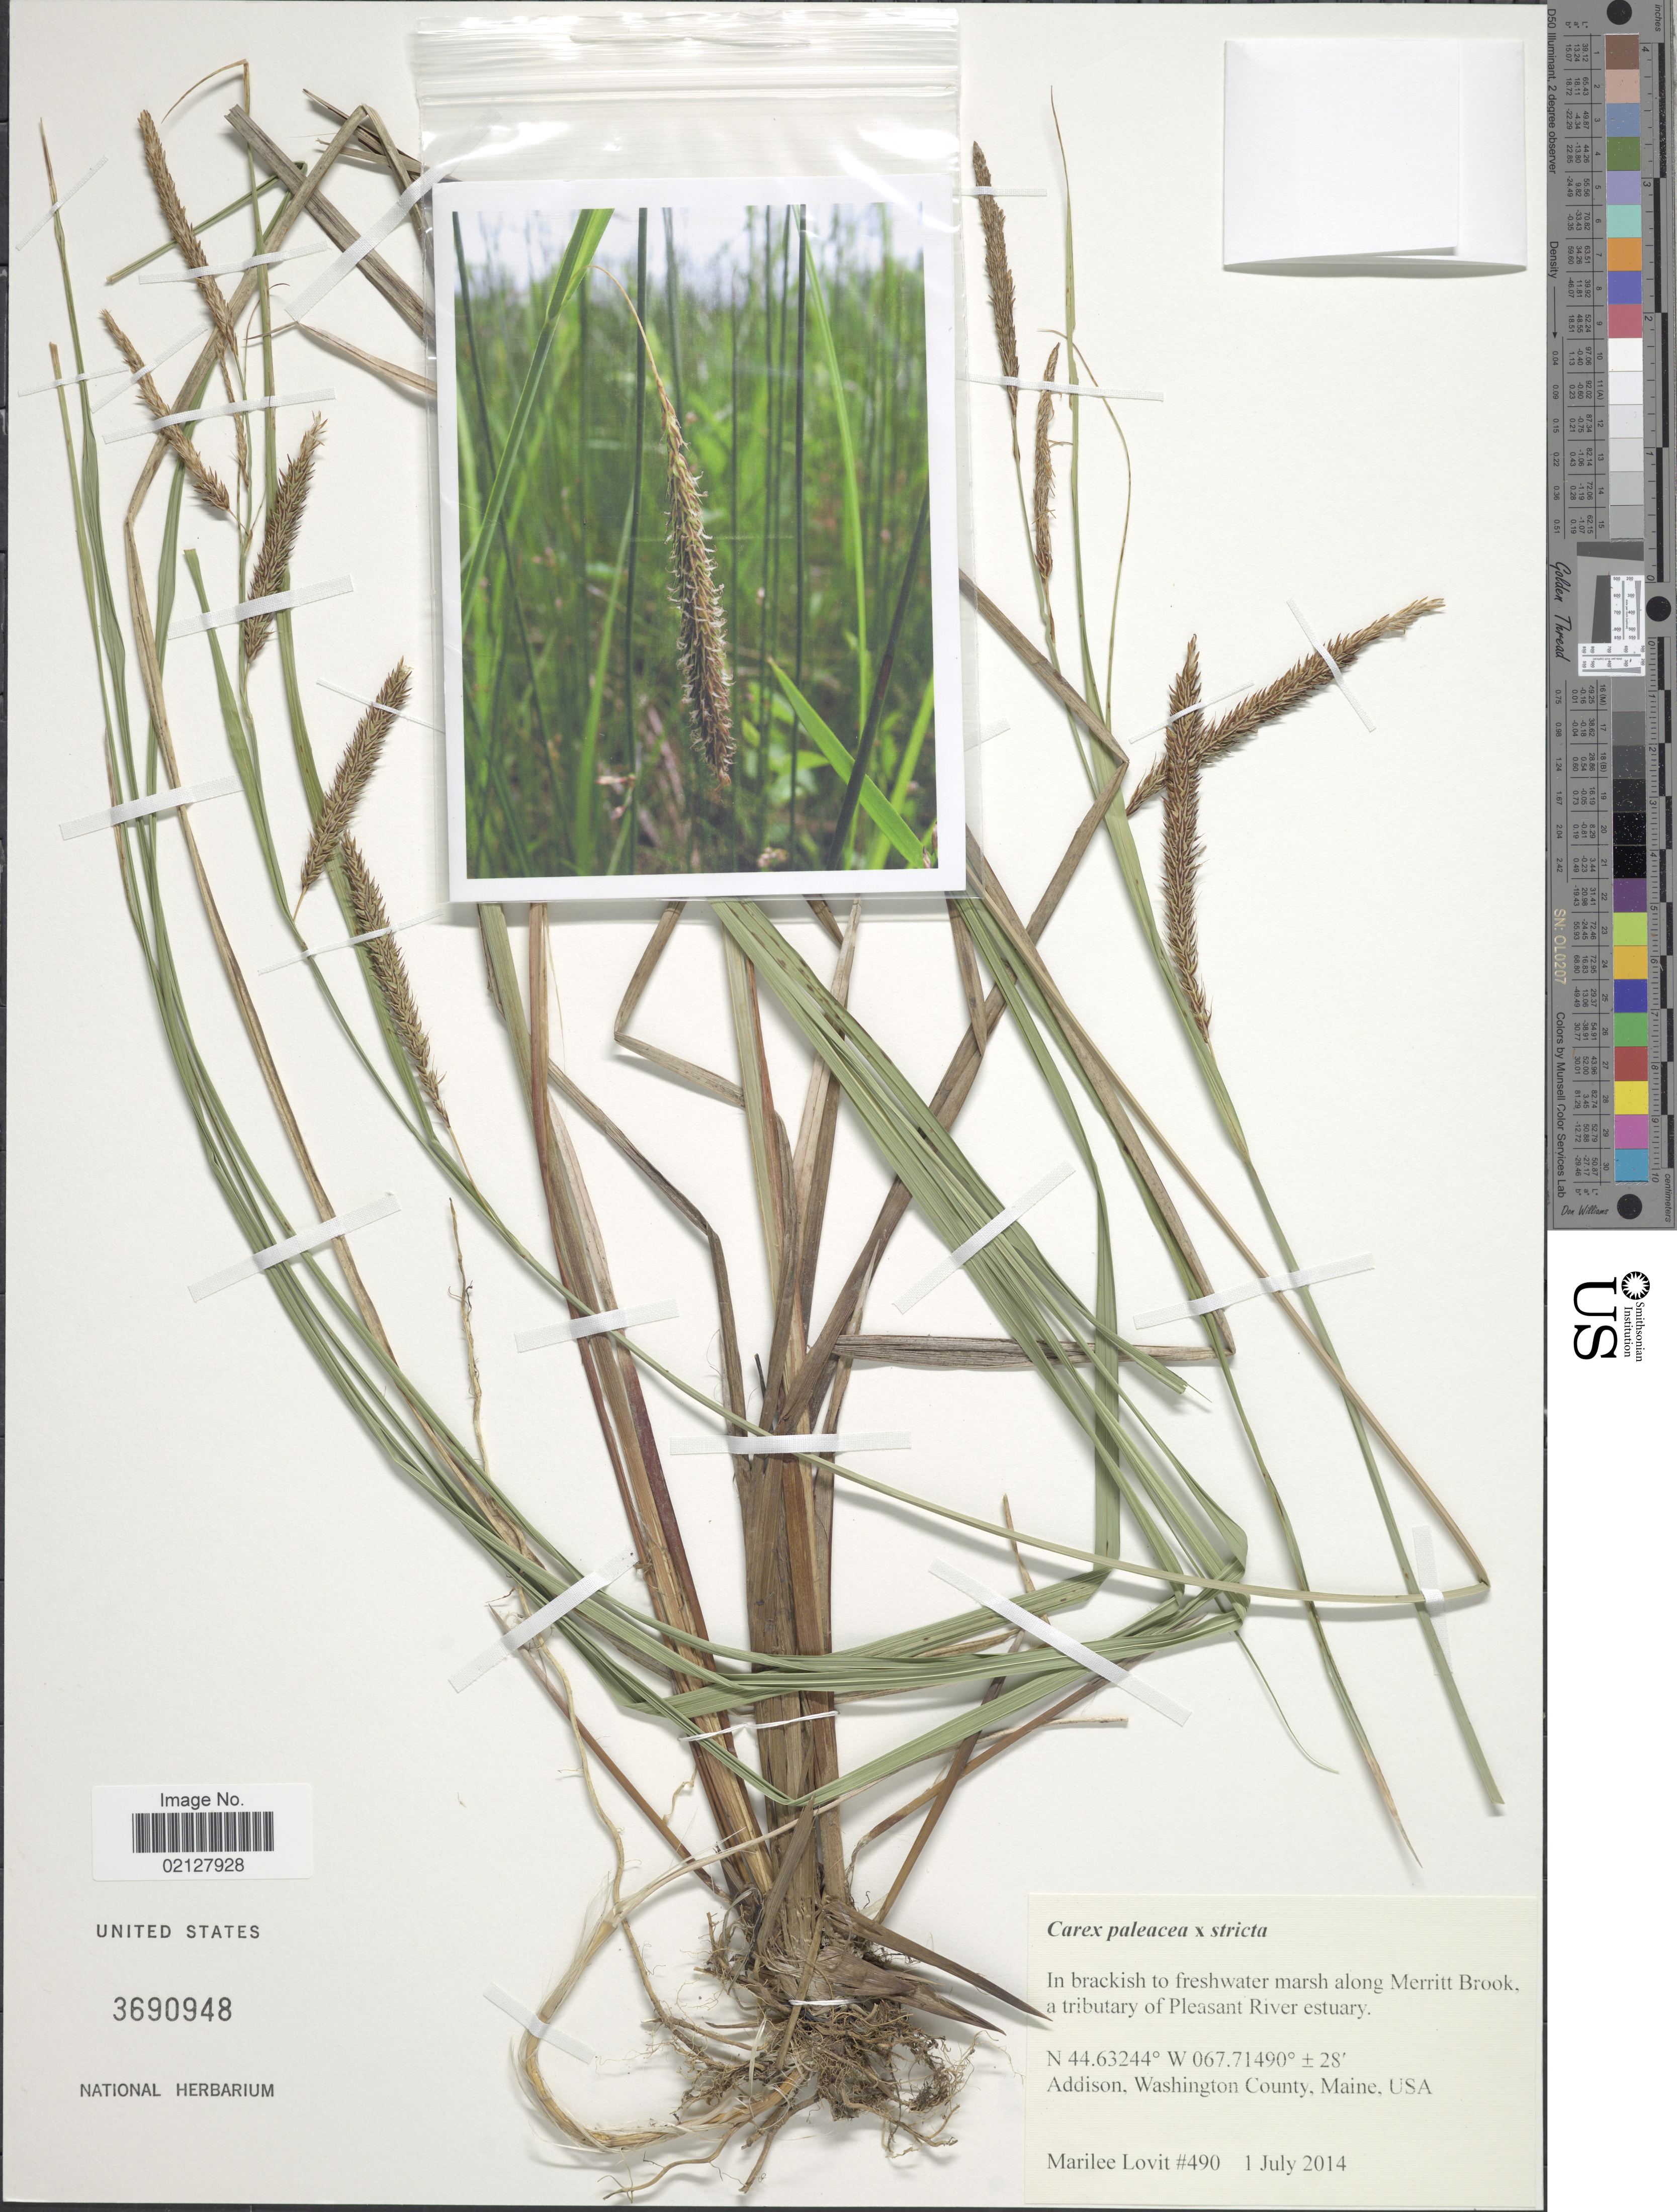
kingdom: Plantae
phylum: Tracheophyta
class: Liliopsida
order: Poales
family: Cyperaceae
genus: Carex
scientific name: Carex paleacea x C. stricta Lam.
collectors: M. Lovit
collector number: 490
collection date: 2014-07-01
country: United States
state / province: Maine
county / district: Washington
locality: In brackish to freshwater marsh along Merritt Brook, a tributary of Pleasant River estuary. Addison, Washington County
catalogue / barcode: US 3690948